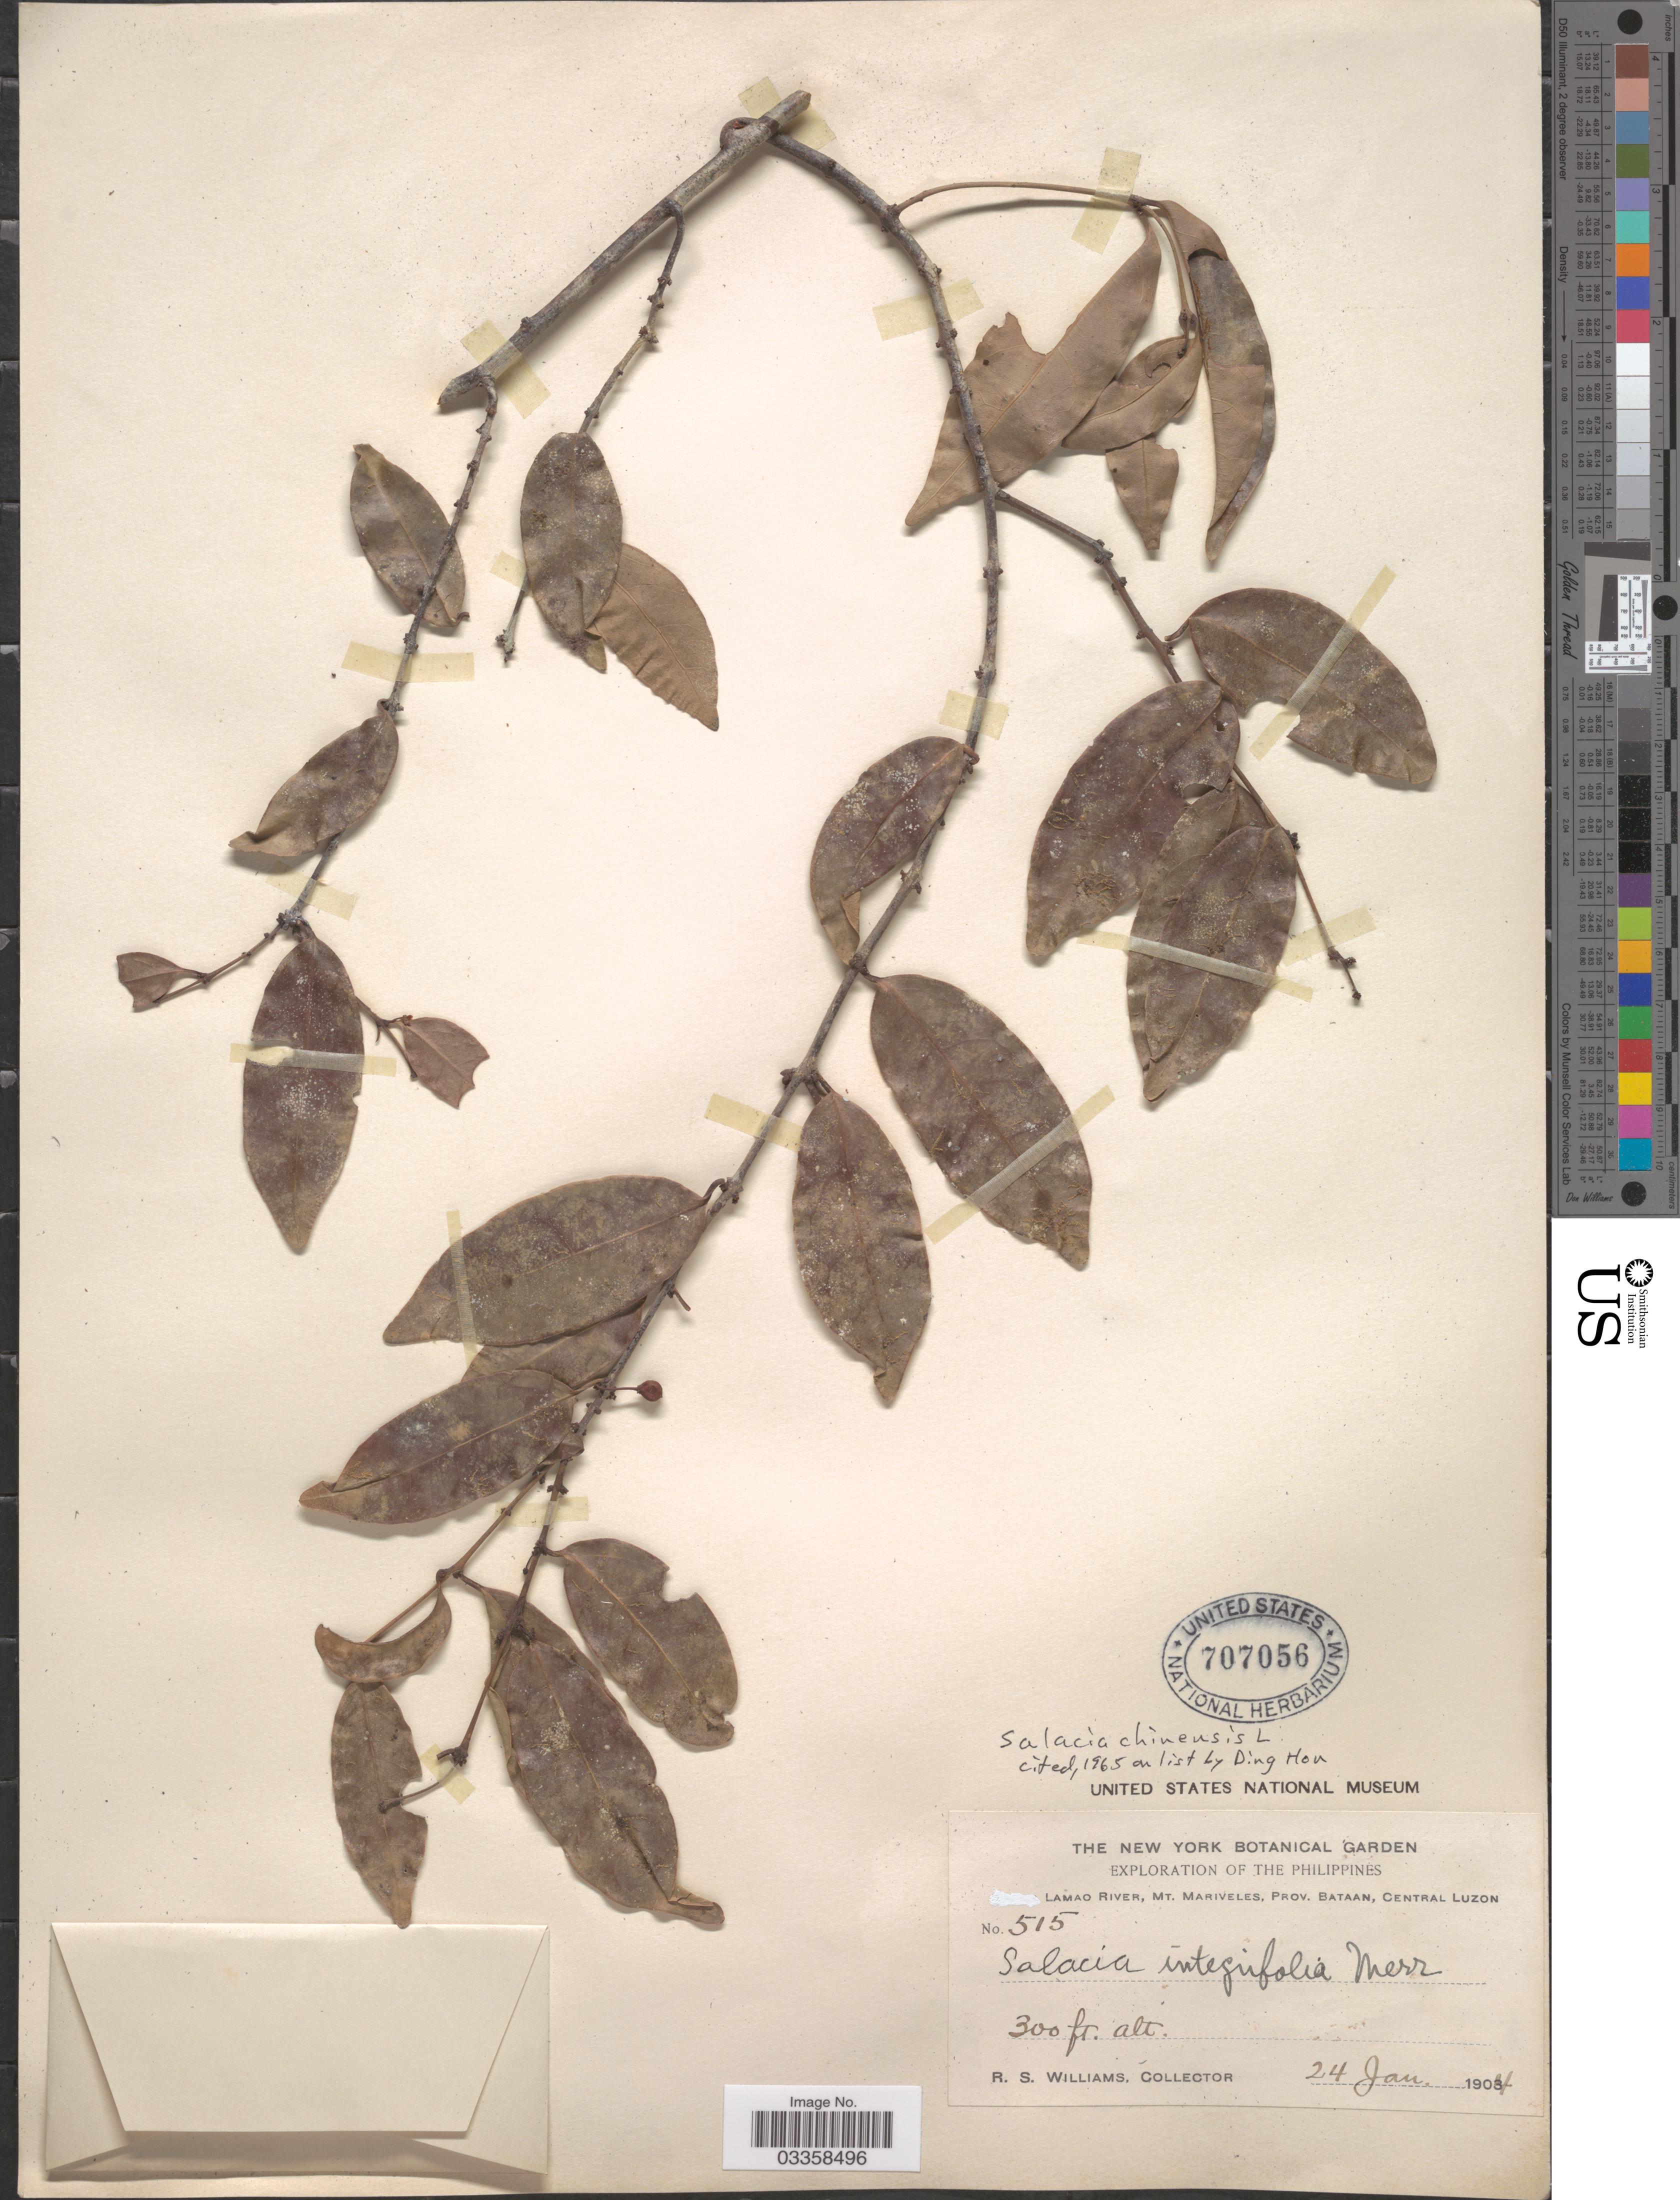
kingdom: Plantae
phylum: Tracheophyta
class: Magnoliopsida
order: Celastrales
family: Celastraceae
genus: Salacia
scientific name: Salacia chinensis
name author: L.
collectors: R. S. Williams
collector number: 515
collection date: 1904-01-24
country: Philippines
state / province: Central Luzon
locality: Lamao River, Mt. Mariveles, Prov. Bataan, Central Luzon.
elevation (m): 91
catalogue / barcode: US 707056